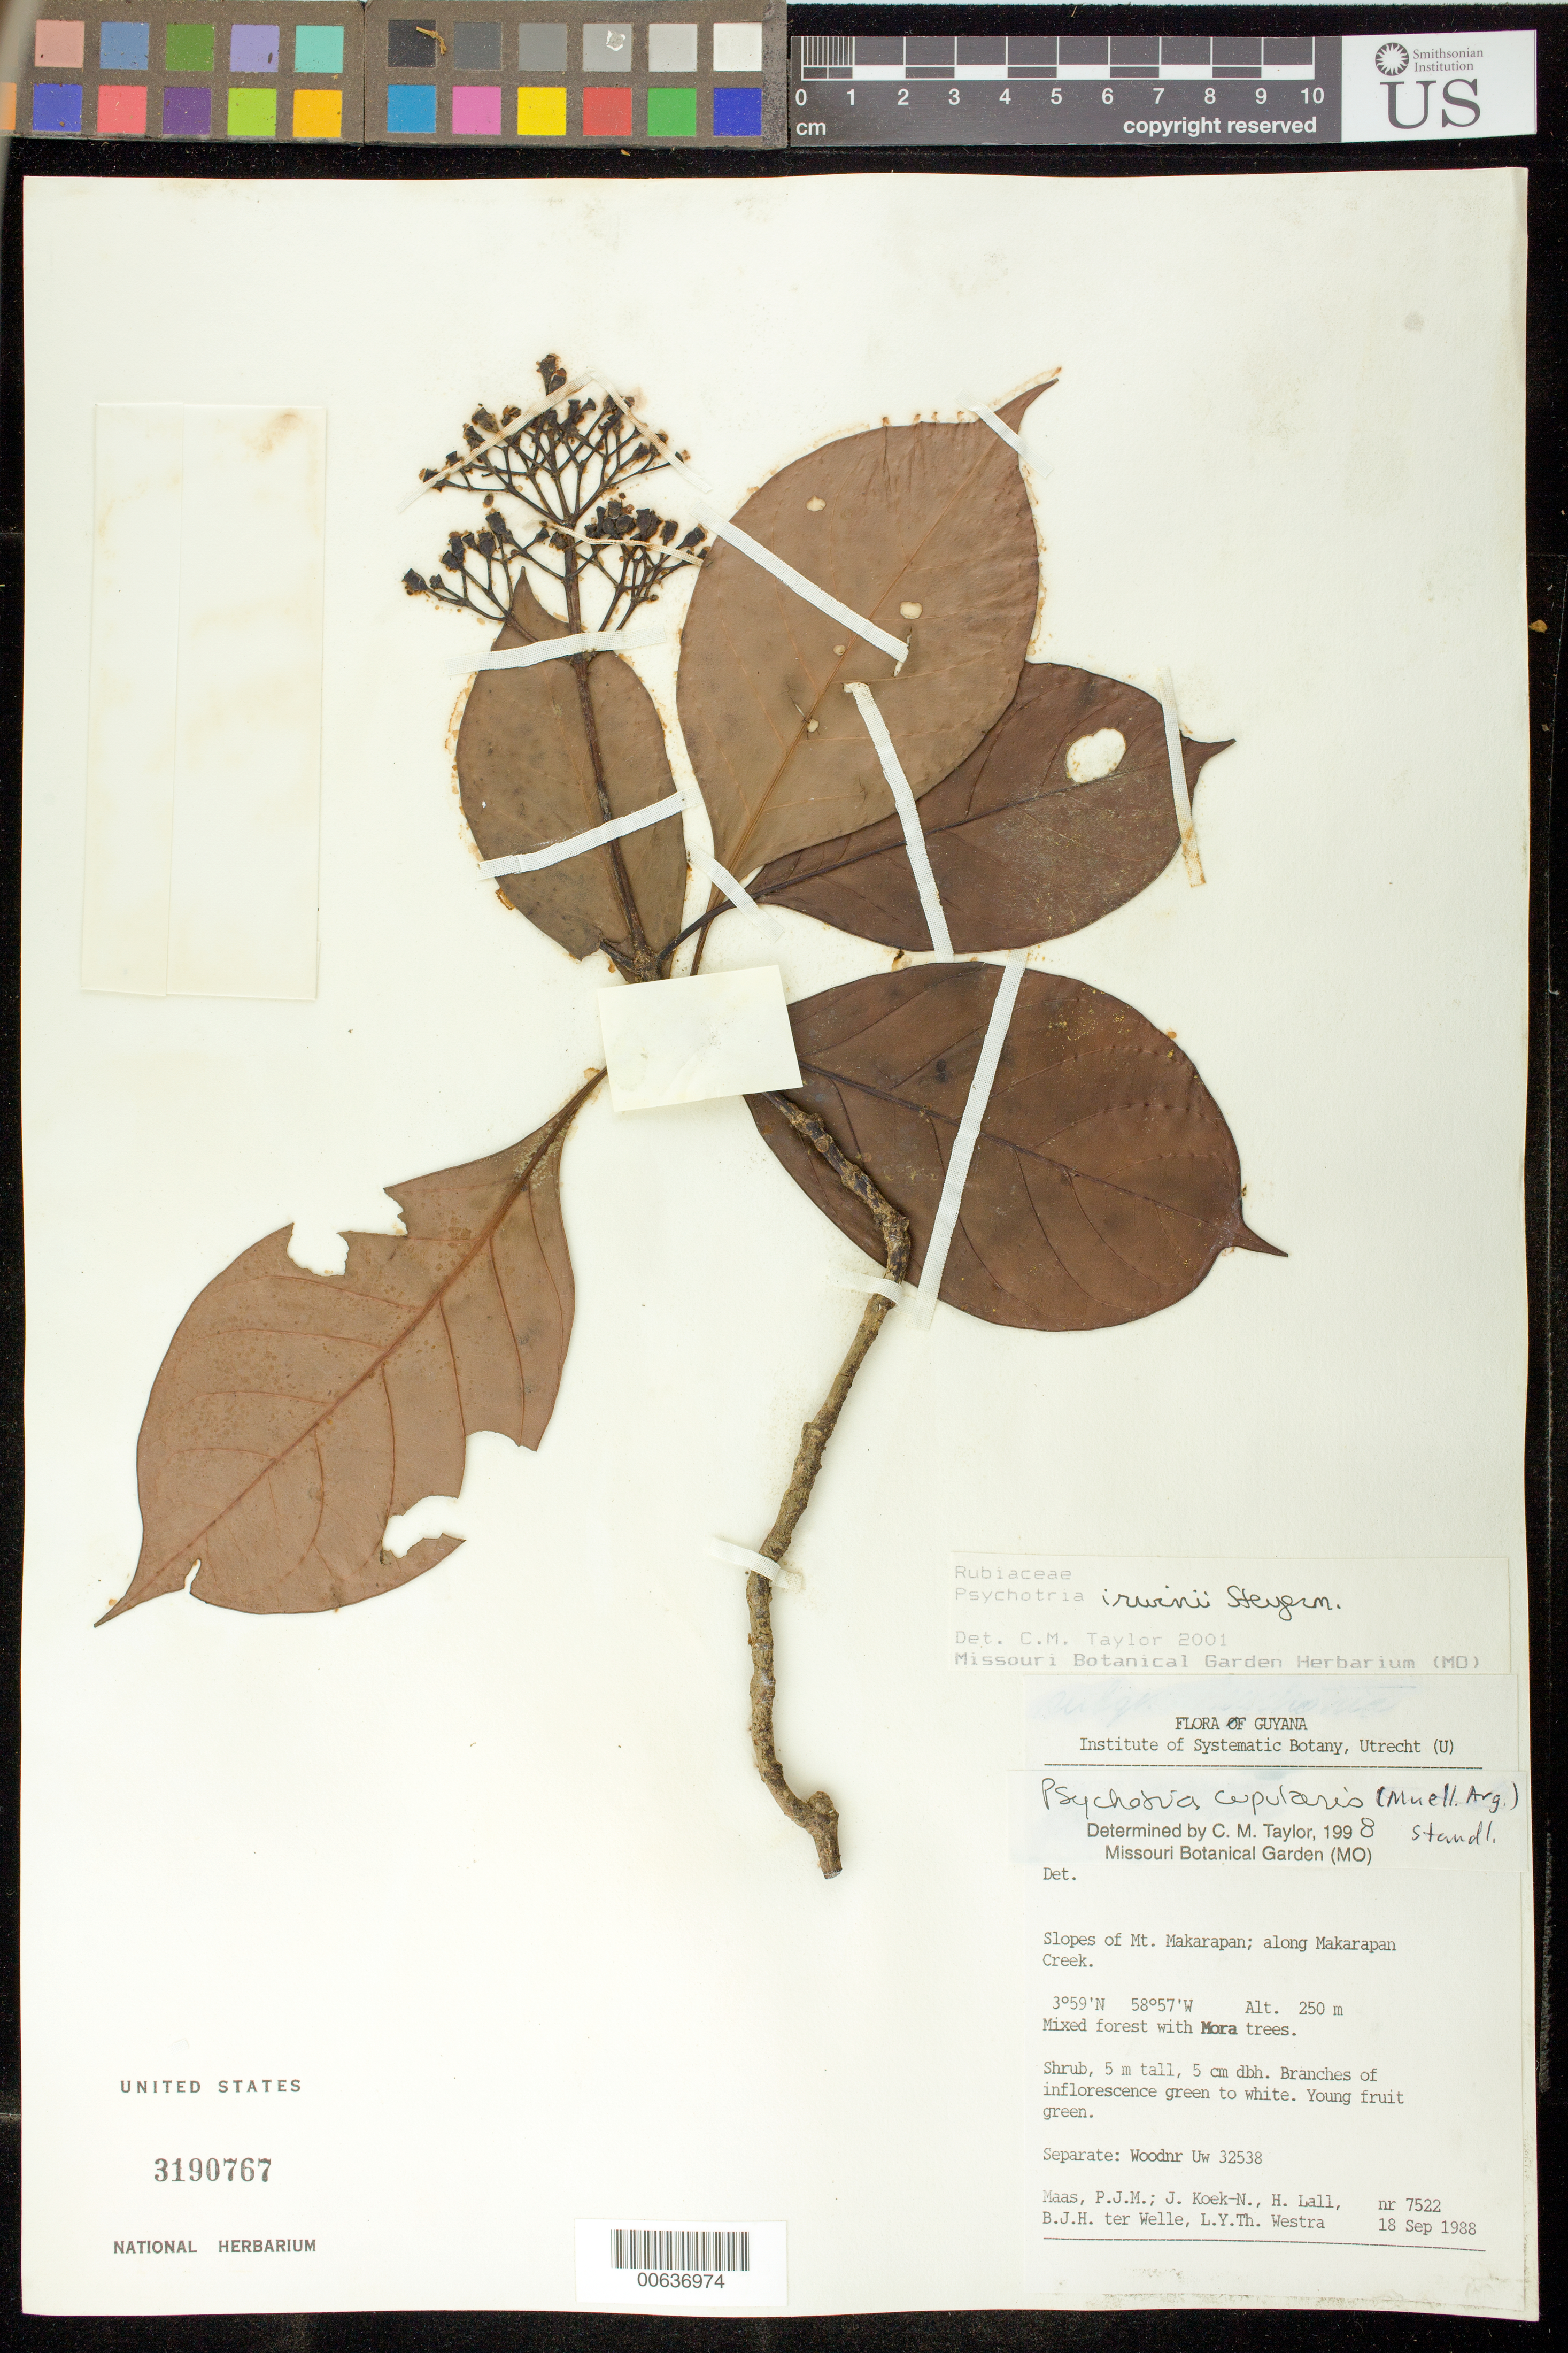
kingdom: Plantae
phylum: Tracheophyta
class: Magnoliopsida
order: Gentianales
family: Rubiaceae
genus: Psychotria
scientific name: Psychotria irwinii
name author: Steyerm.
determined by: Taylor, Charlotte M.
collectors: P. Maas, J. Koek-Noorman, H. Lall, B. Welle & L. Y. T. Westra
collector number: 7522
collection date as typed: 18-Sep-88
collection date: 1988-09-18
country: Guyana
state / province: U. Takutu-U. Essequibo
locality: Mt. Makarapan, slopes along Makarapan Creek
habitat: Mixed forest with Mora trees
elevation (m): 250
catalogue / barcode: US 3190767